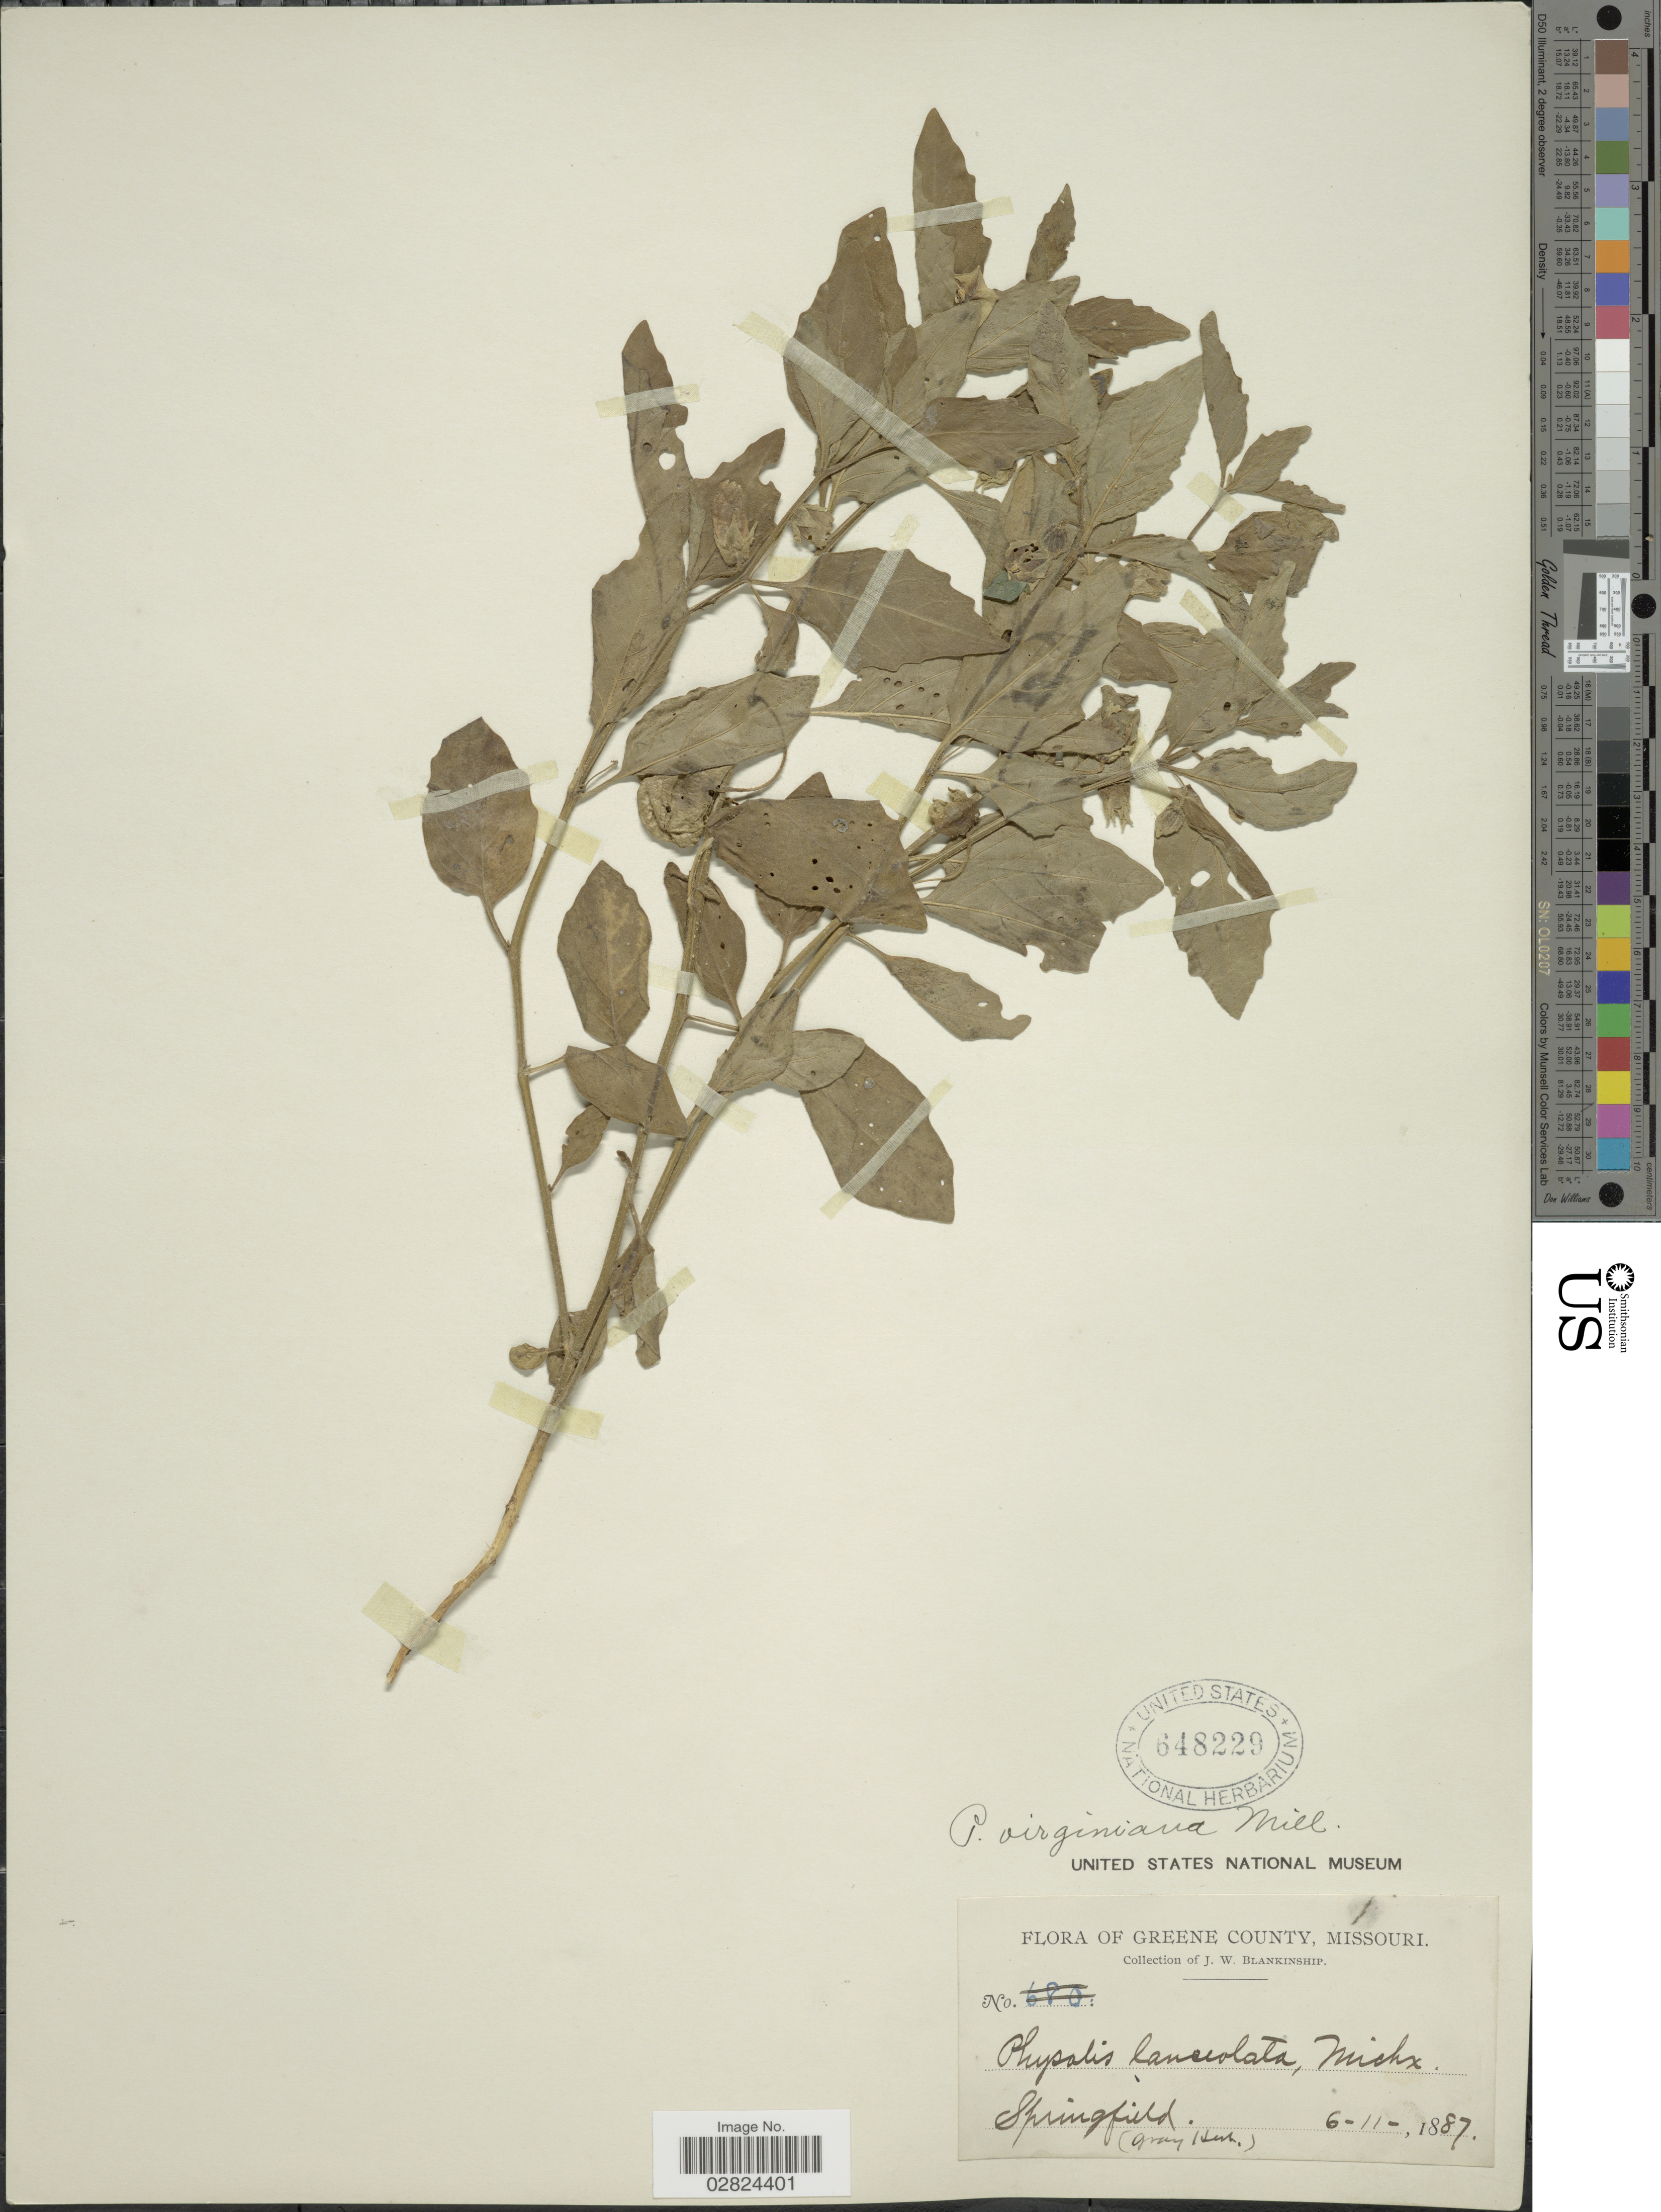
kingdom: Plantae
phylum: Tracheophyta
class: Magnoliopsida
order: Solanales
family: Solanaceae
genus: Physalis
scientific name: Physalis virginiana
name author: Mill.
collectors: J. W. Blankinship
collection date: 1887-06-11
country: United States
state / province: Missouri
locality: Greene County, Springfield.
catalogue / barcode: US 648229